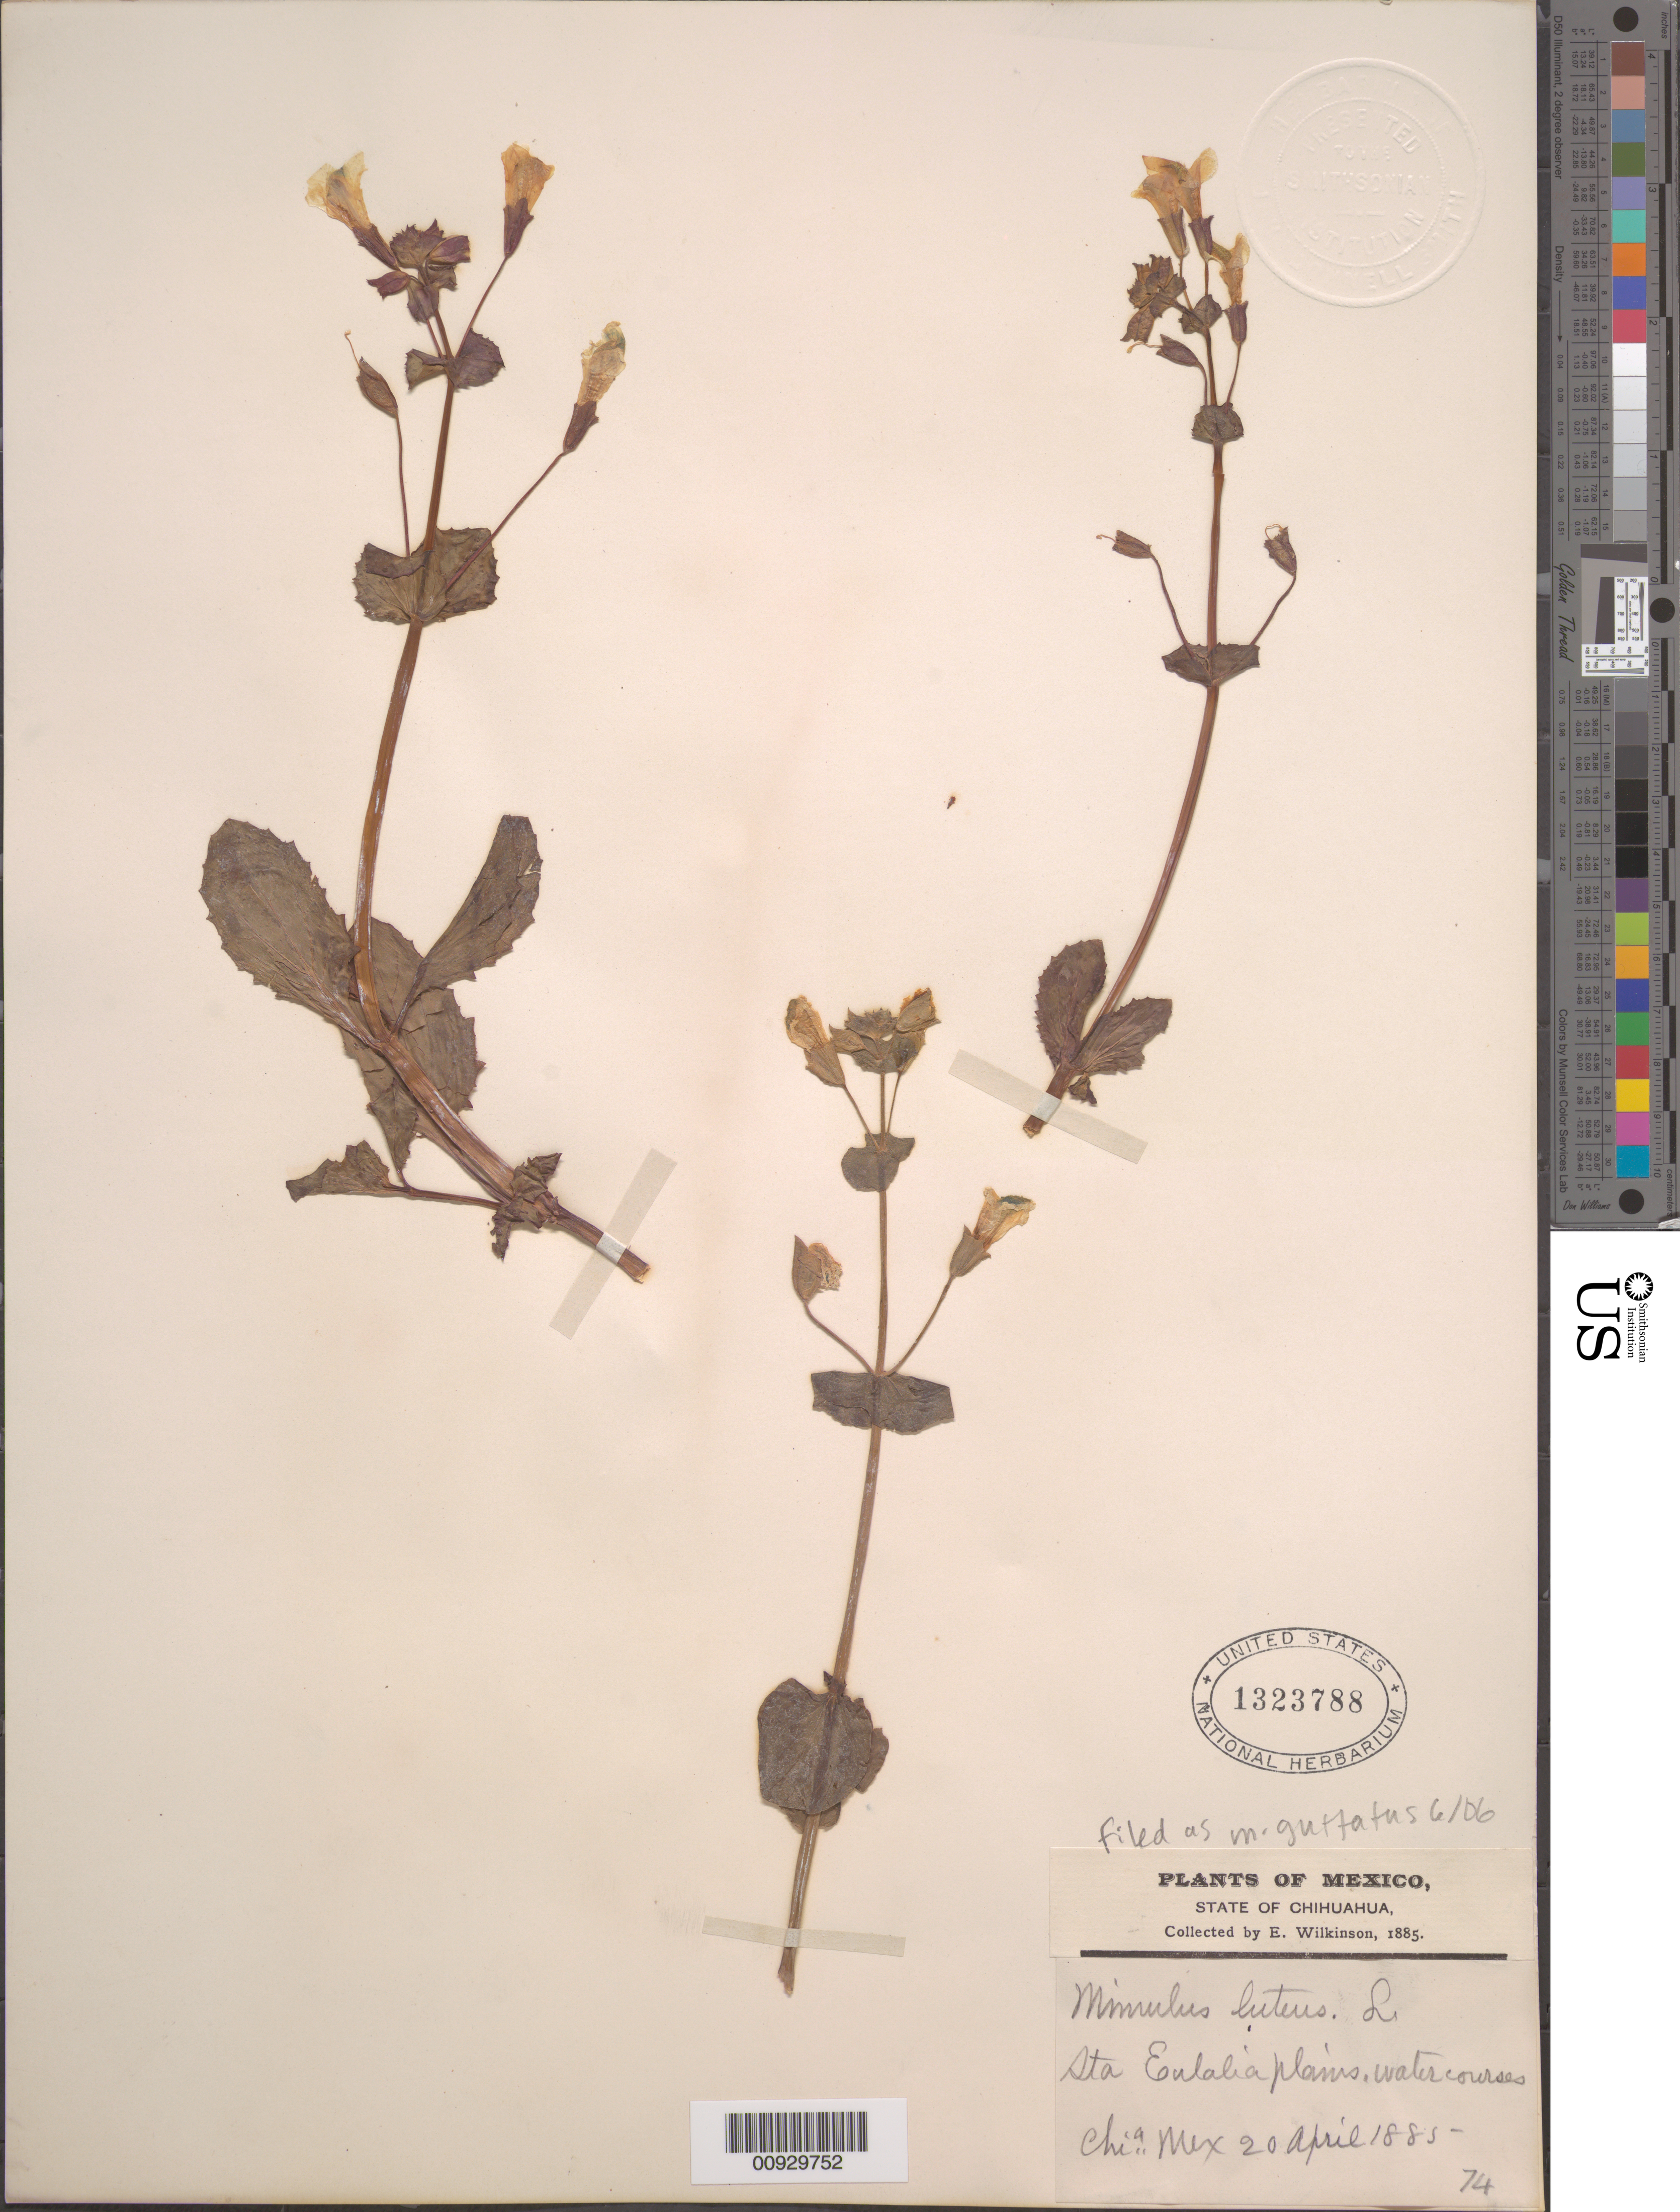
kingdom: Plantae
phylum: Tracheophyta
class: Magnoliopsida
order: Lamiales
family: Phrymaceae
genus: Mimulus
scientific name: Mimulus guttatus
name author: DC.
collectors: E. Wilkinson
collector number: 74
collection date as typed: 20 Apr 1885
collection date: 1885-04-20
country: Mexico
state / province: Chihuahua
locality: Sta. Eulalia plains.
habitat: Water courses.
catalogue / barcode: US 1323788